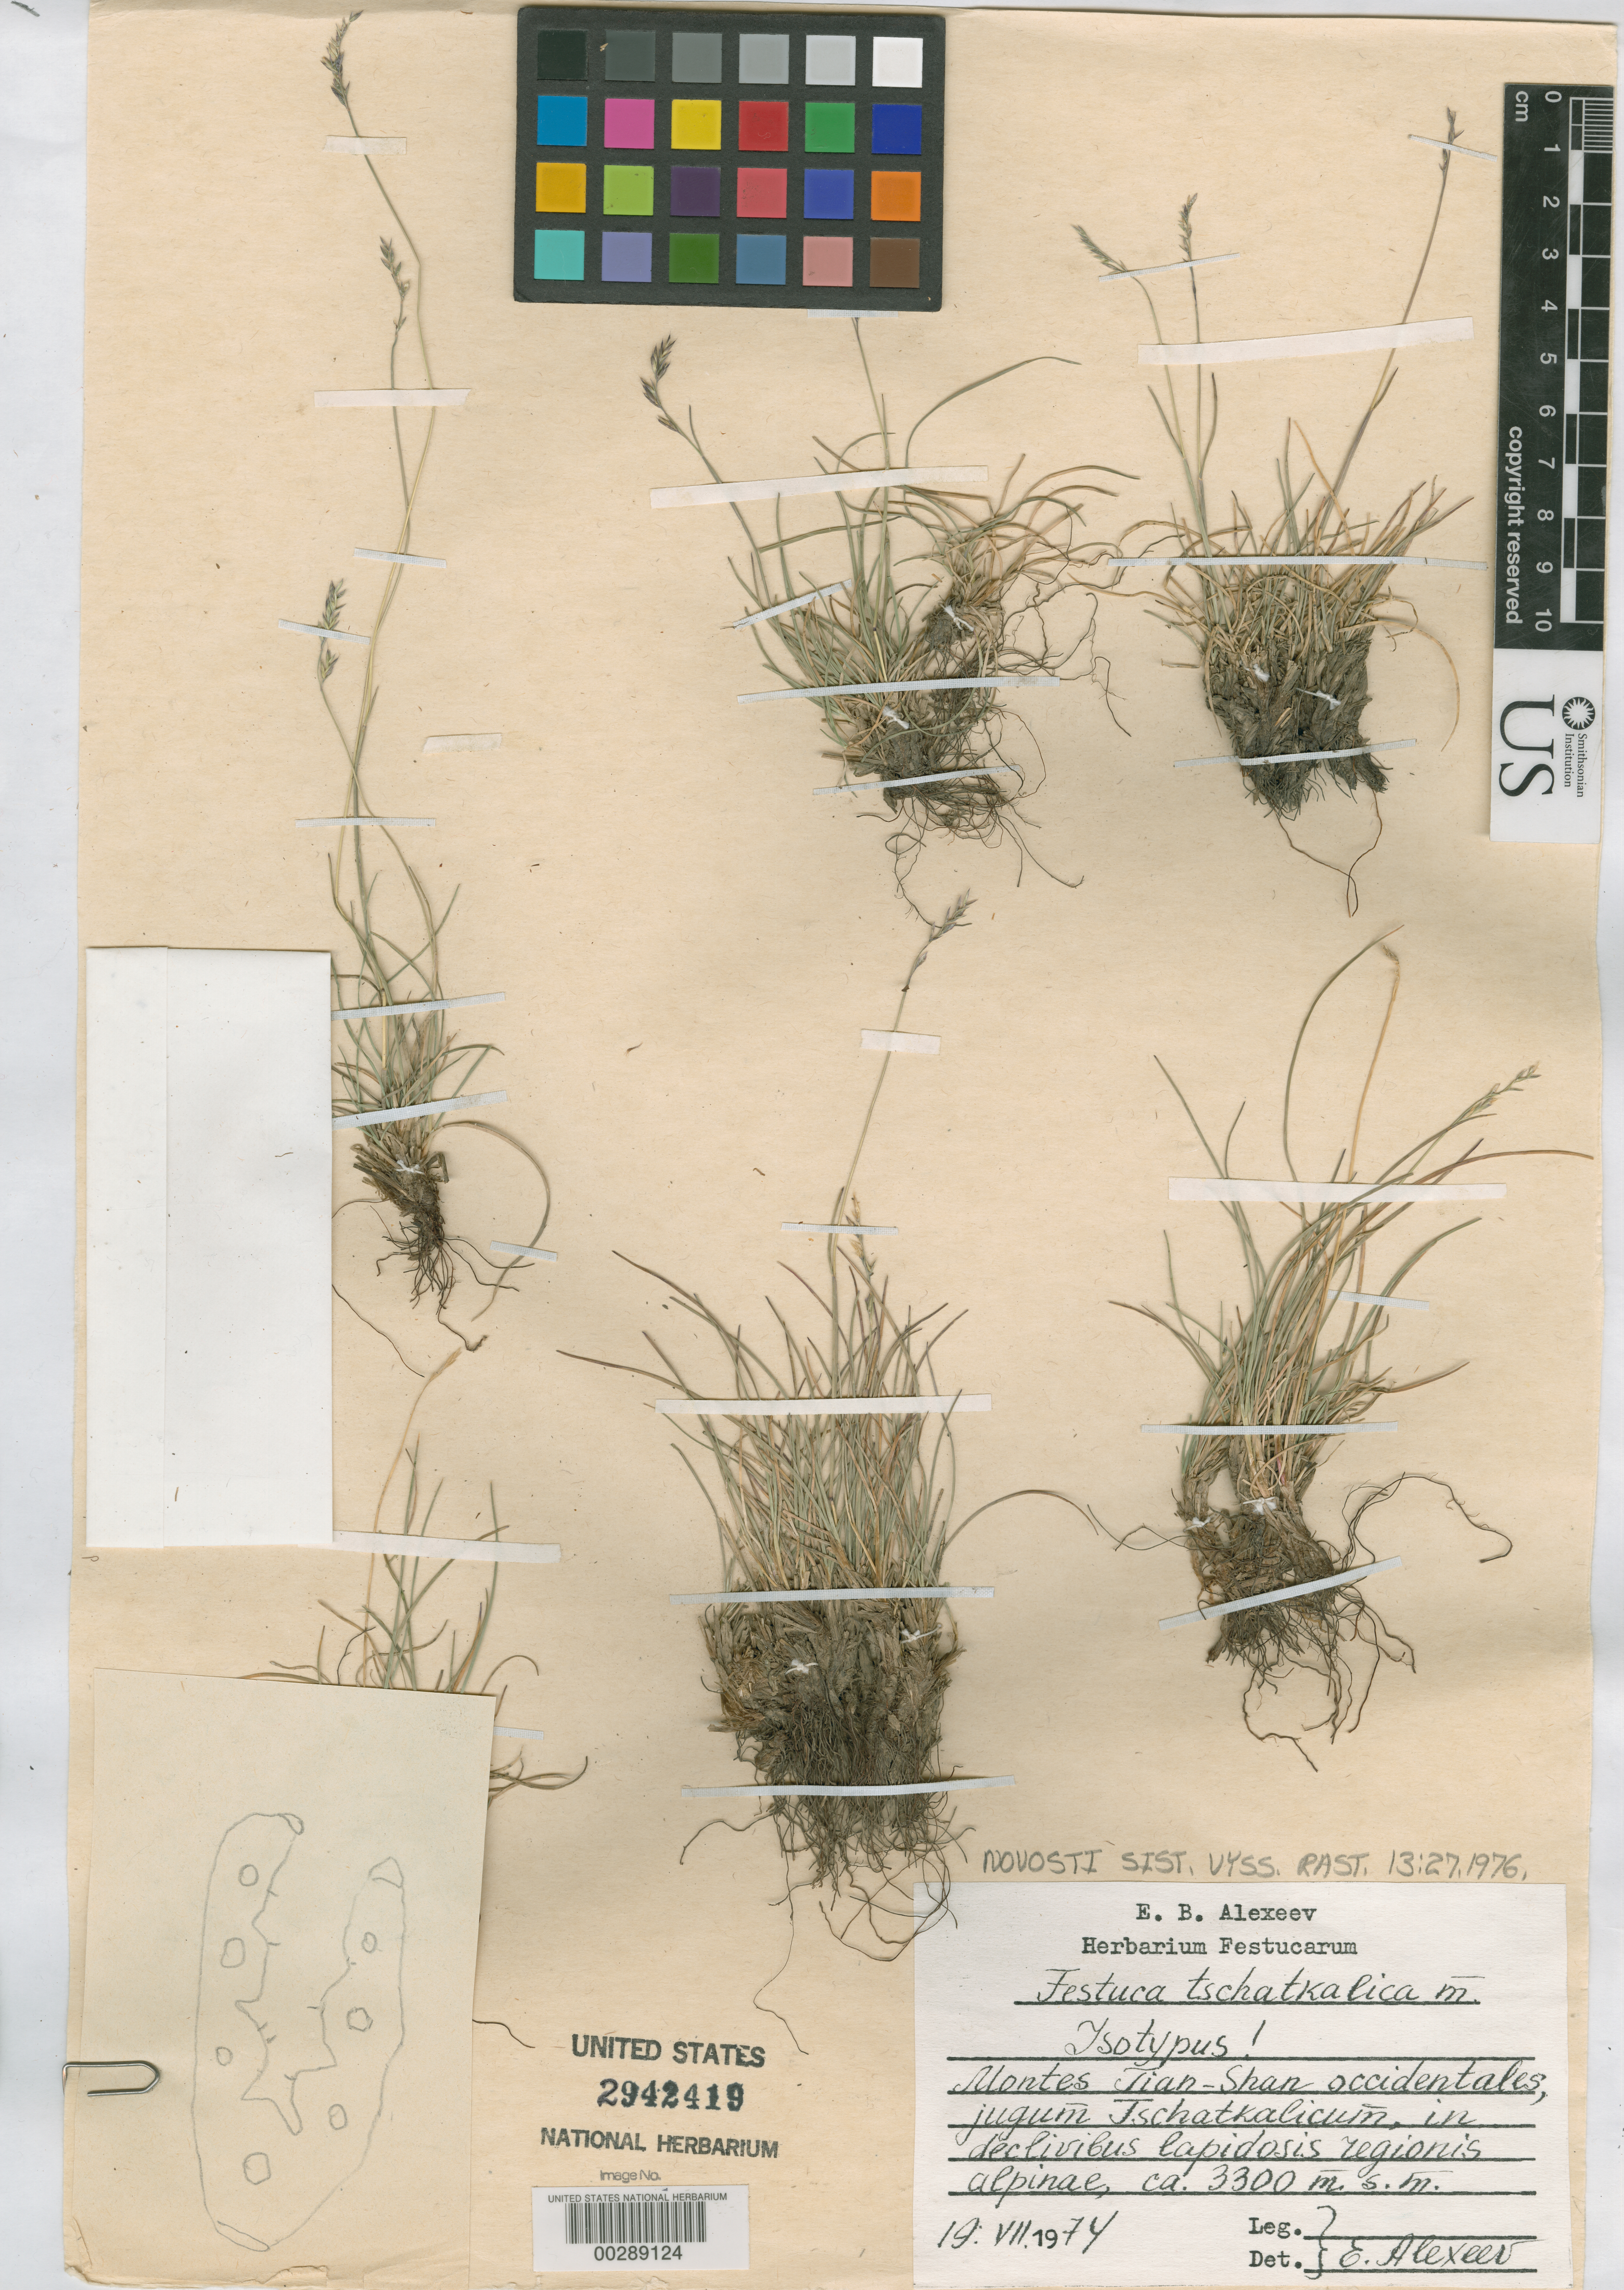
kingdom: Plantae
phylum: Tracheophyta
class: Liliopsida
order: Poales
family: Poaceae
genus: Festuca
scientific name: Festuca tschatkalica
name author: E.B. Alexeev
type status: Isotype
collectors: E. B. Alexeev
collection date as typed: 19 Jul 1974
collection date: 1974-07-19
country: Uzbekistan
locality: Montes Tjan-shan occidentalis, Jugum Tschatkalicum.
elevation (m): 3300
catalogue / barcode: US 2942419